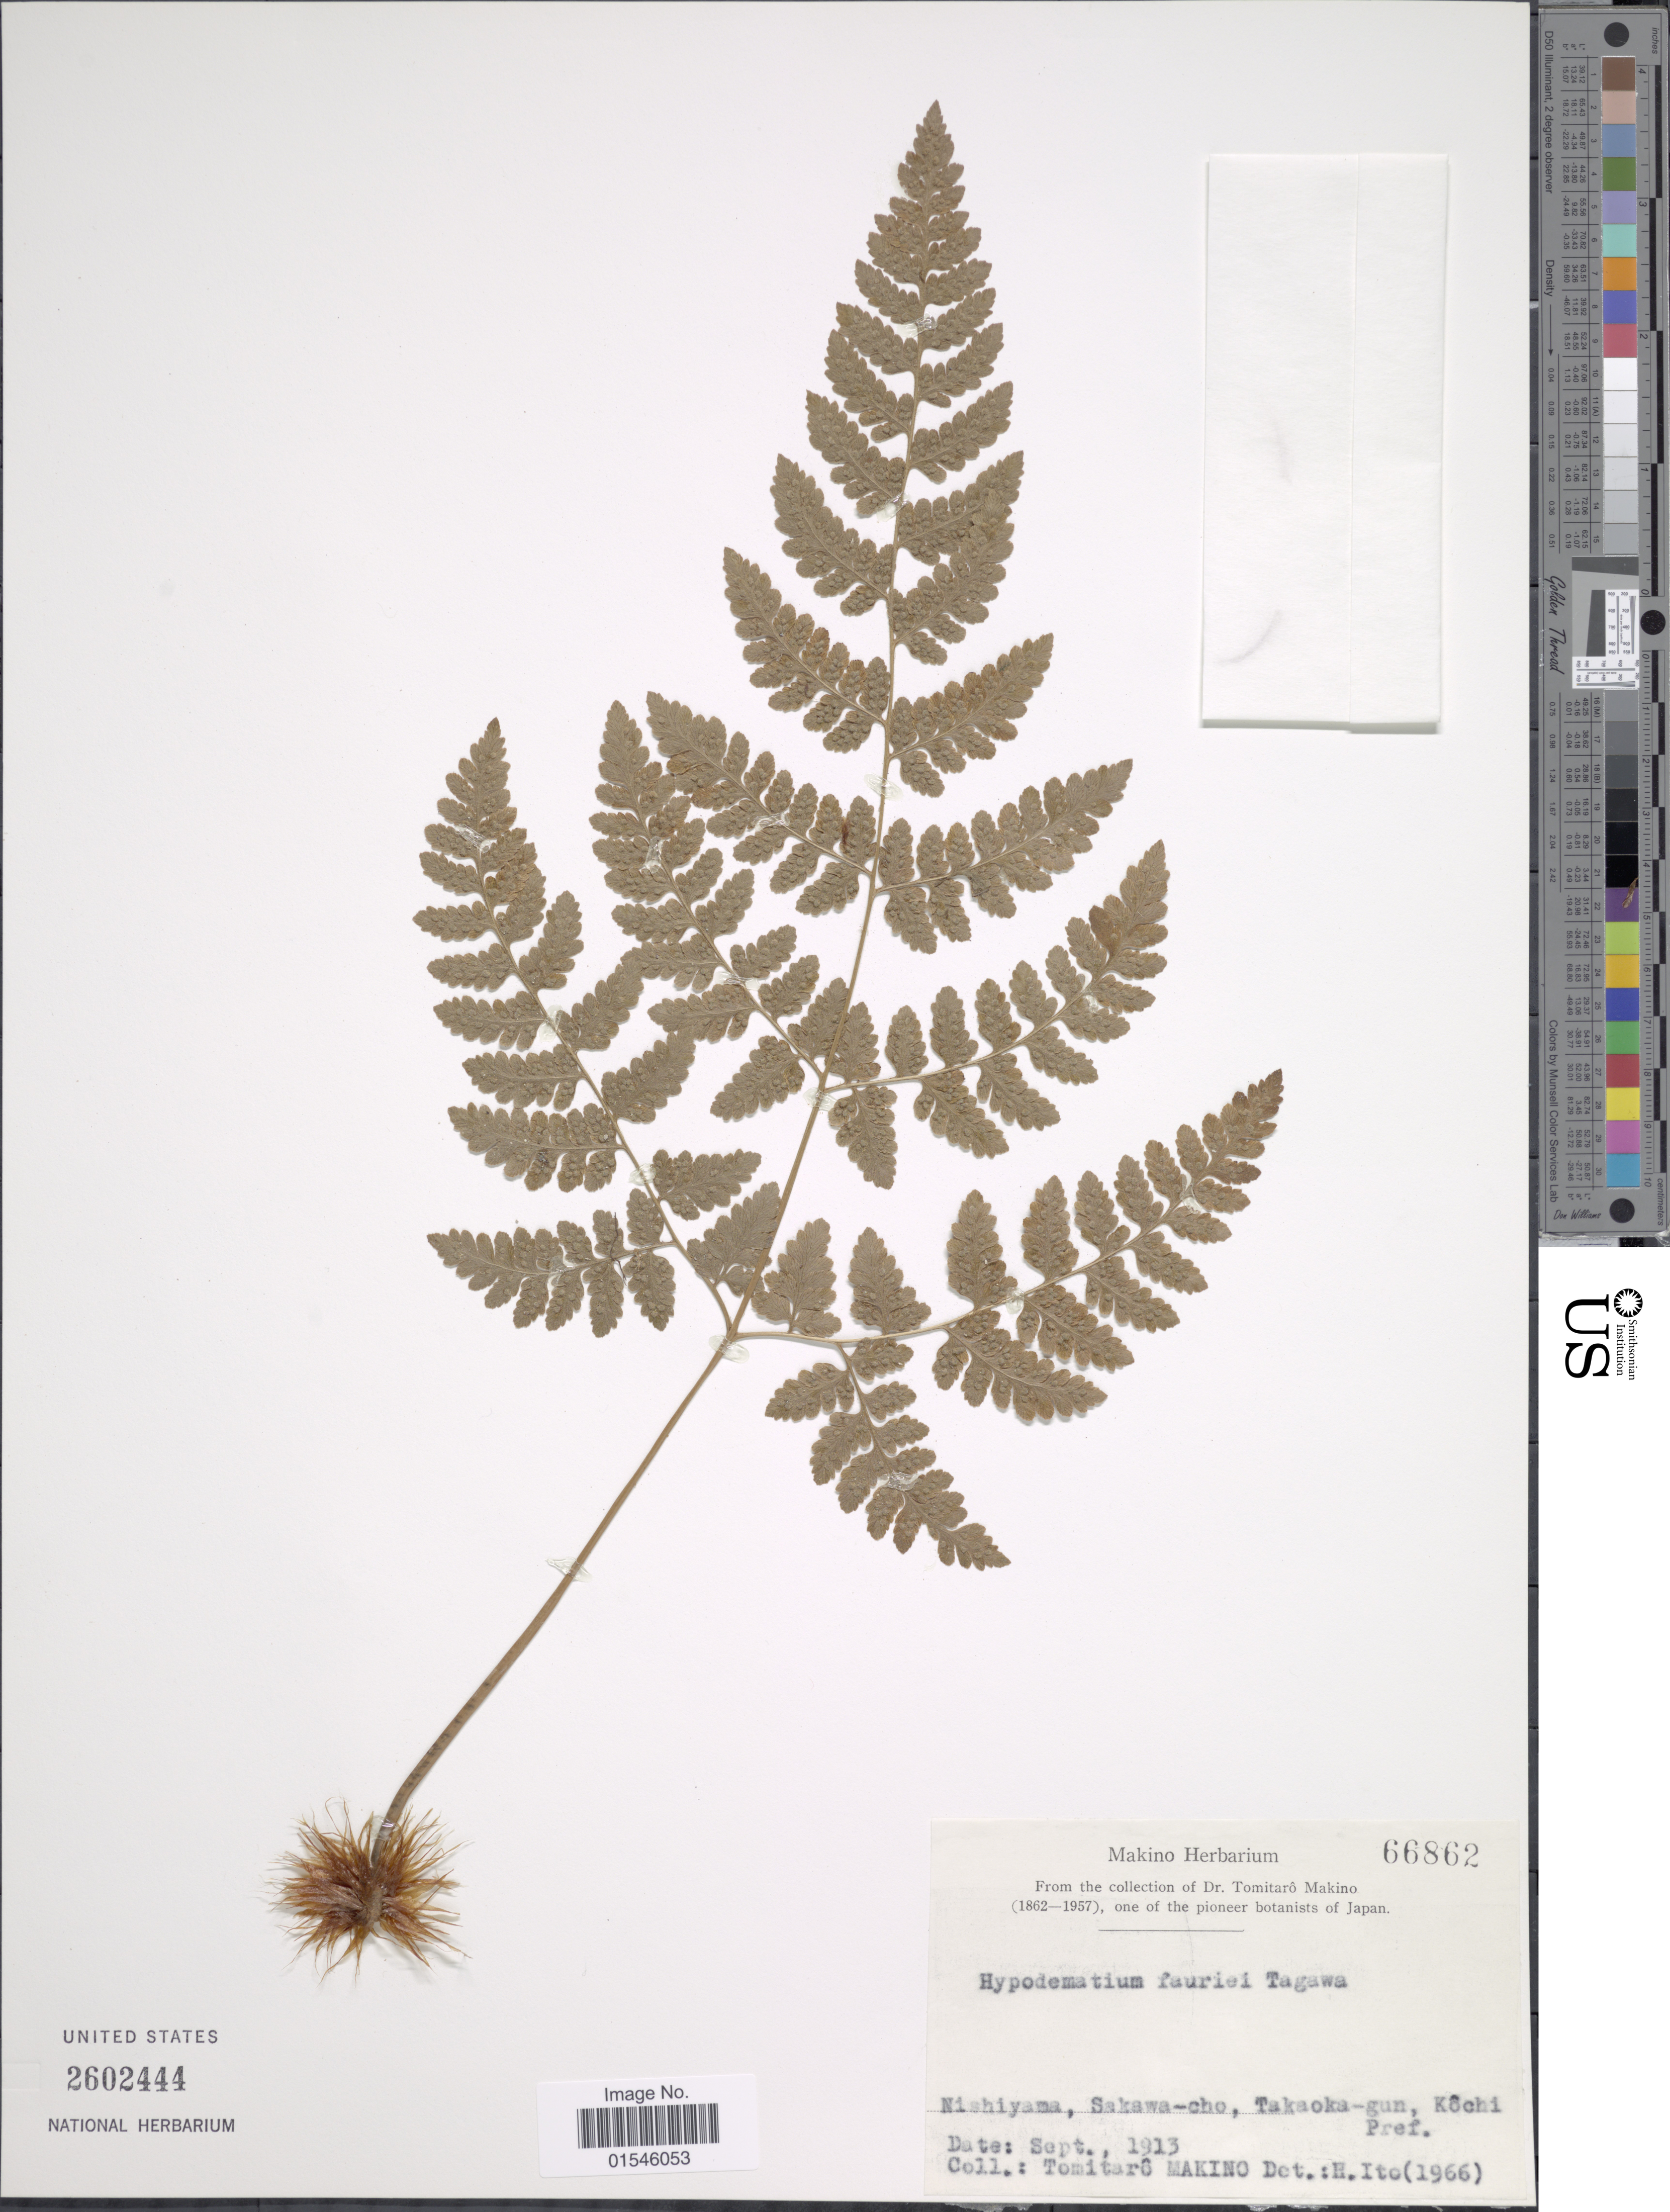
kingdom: Plantae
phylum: Tracheophyta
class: Polypodiopsida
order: Polypodiales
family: Hypodematiaceae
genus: Hypodematium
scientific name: Hypodematium crenatum subsp. fauriei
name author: (Kodama) K. Iwats.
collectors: T. Makino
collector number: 66862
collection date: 1913-09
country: Japan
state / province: Koti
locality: Nishiyama, Sakawa-cho, Takaoka-gun, Kôchi Pref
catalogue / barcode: US 2602444